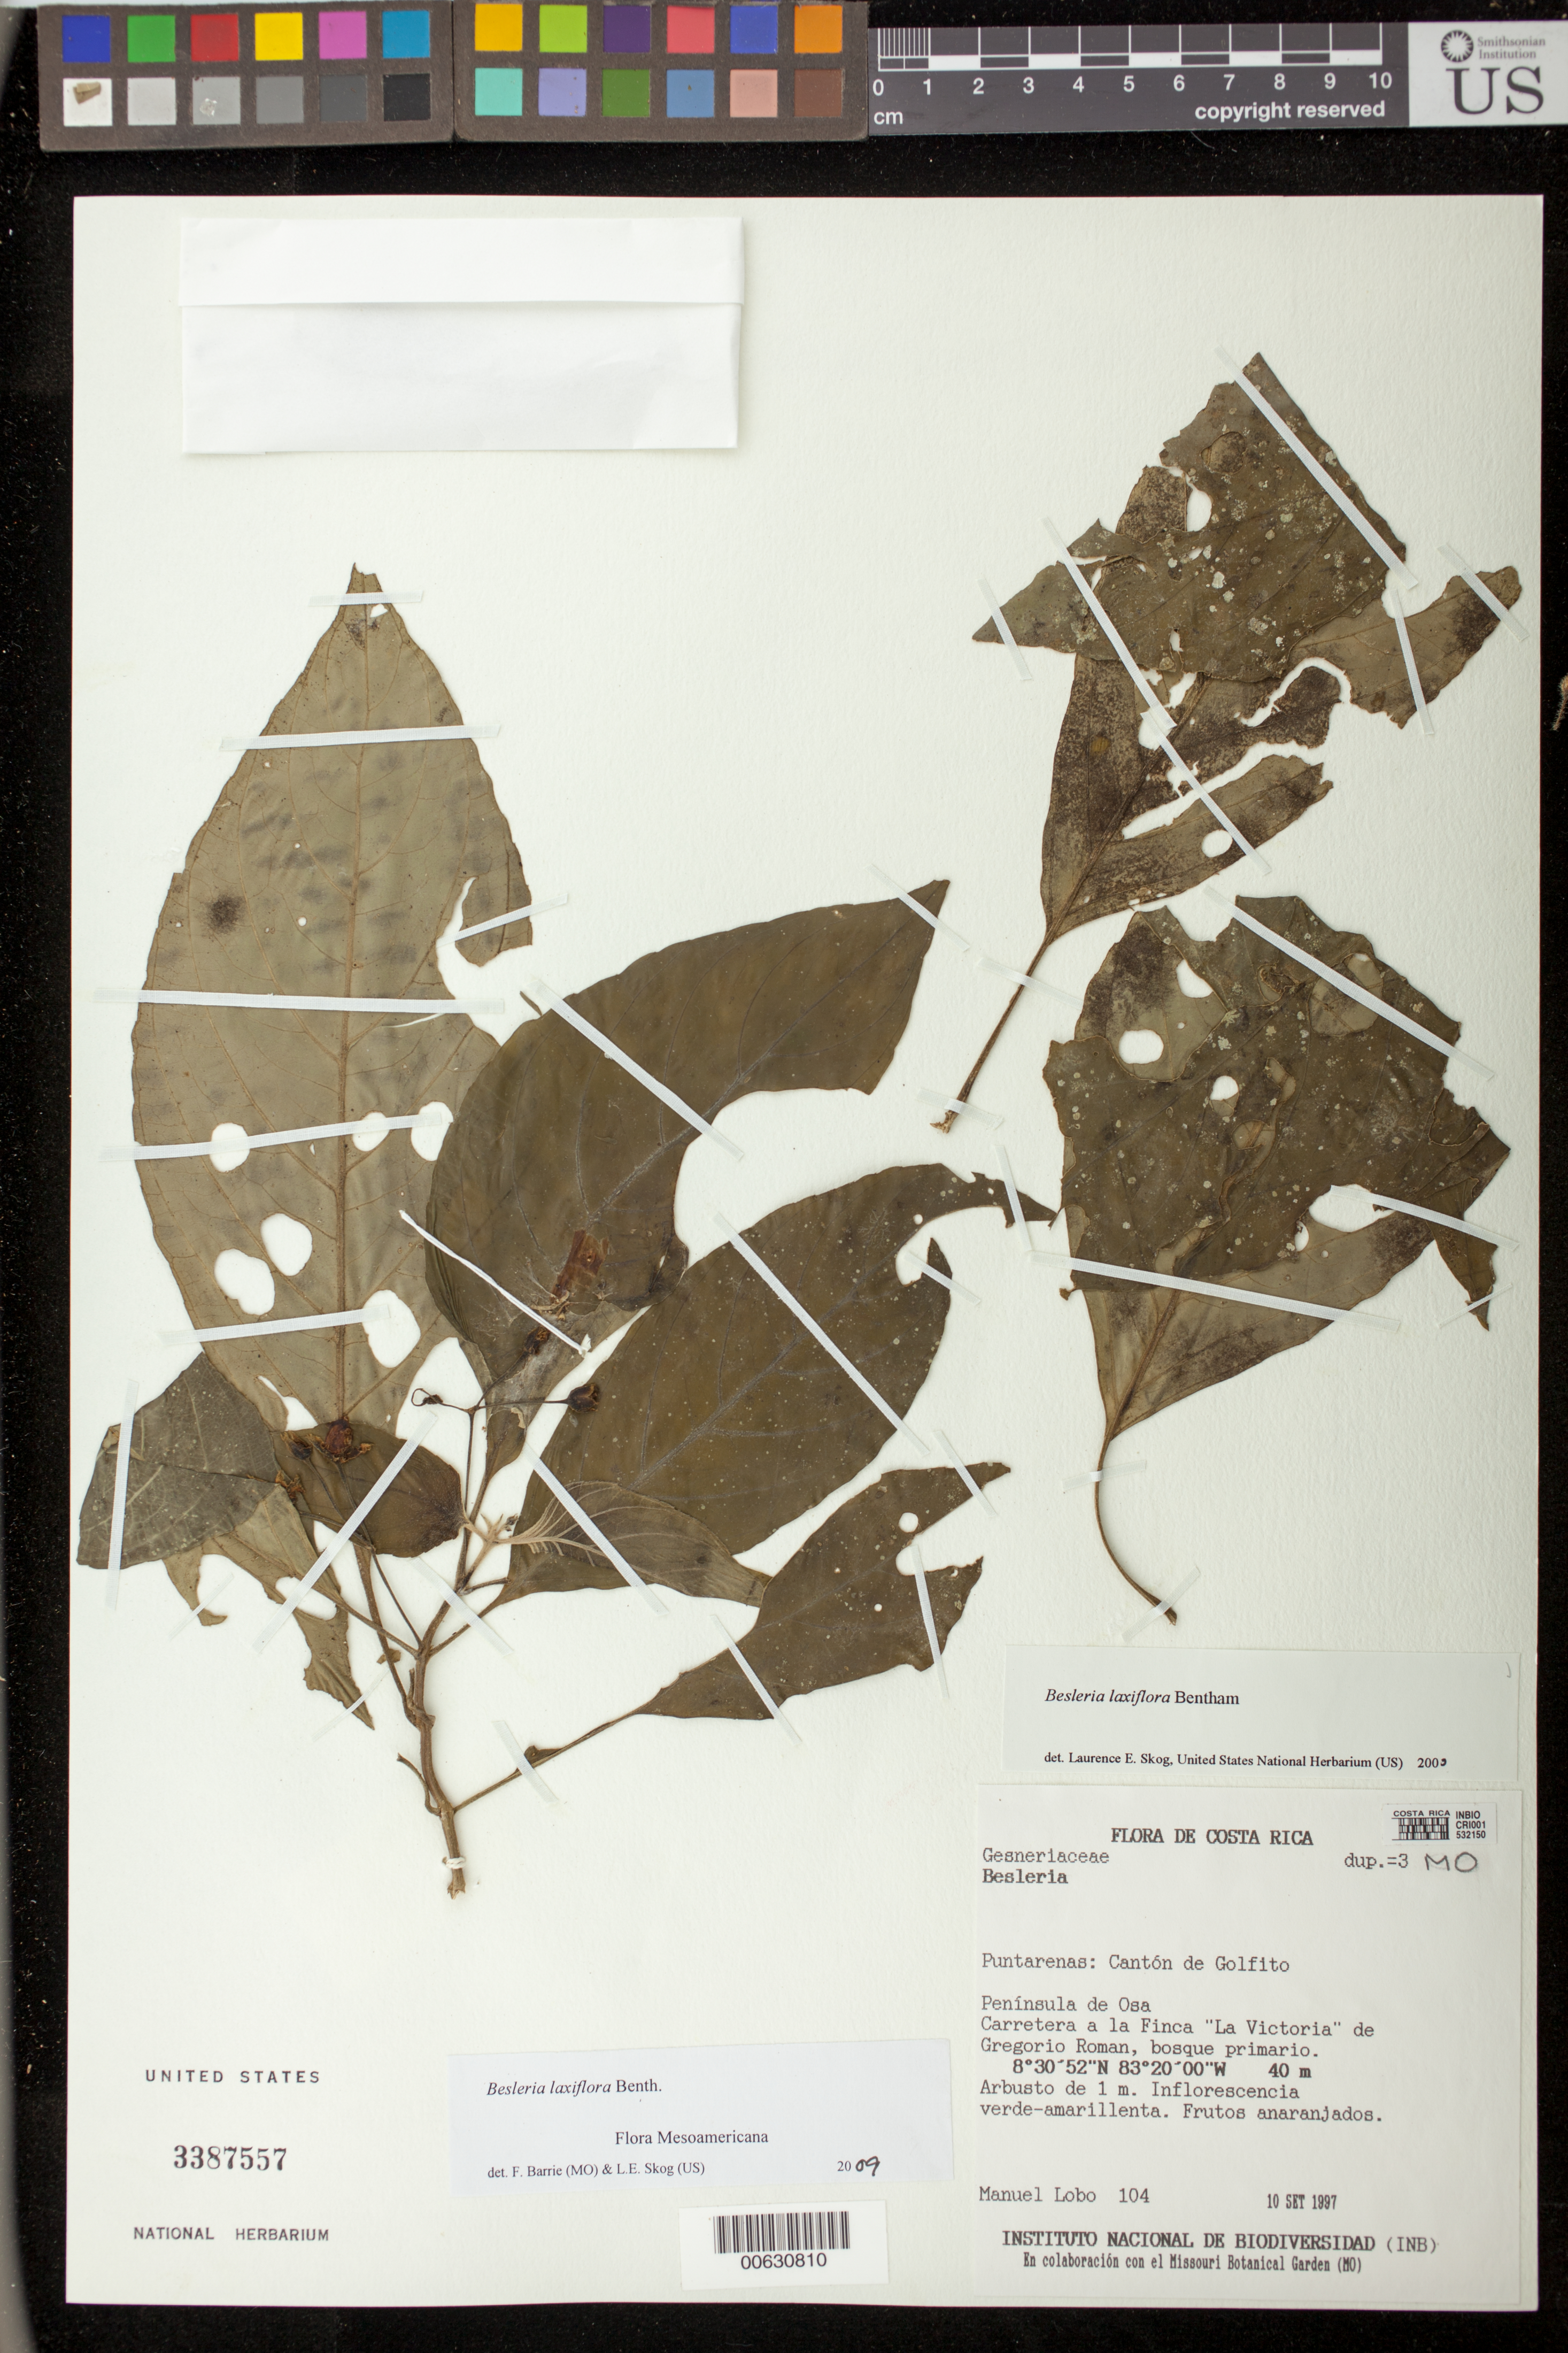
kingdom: Plantae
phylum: Tracheophyta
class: Magnoliopsida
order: Lamiales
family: Gesneriaceae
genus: Besleria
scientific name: Besleria laxiflora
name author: Benth.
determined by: Skog, Laurence E.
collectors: M. Lobo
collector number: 104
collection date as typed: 10 Sep 1997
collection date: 1997-09-10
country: Costa Rica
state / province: Puntarenas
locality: Cantón de Golfito, Península de Osa, Carretera a la Finca "La Victoria" de Gregorio Roman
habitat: Bosque primario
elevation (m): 40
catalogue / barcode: US 3387557